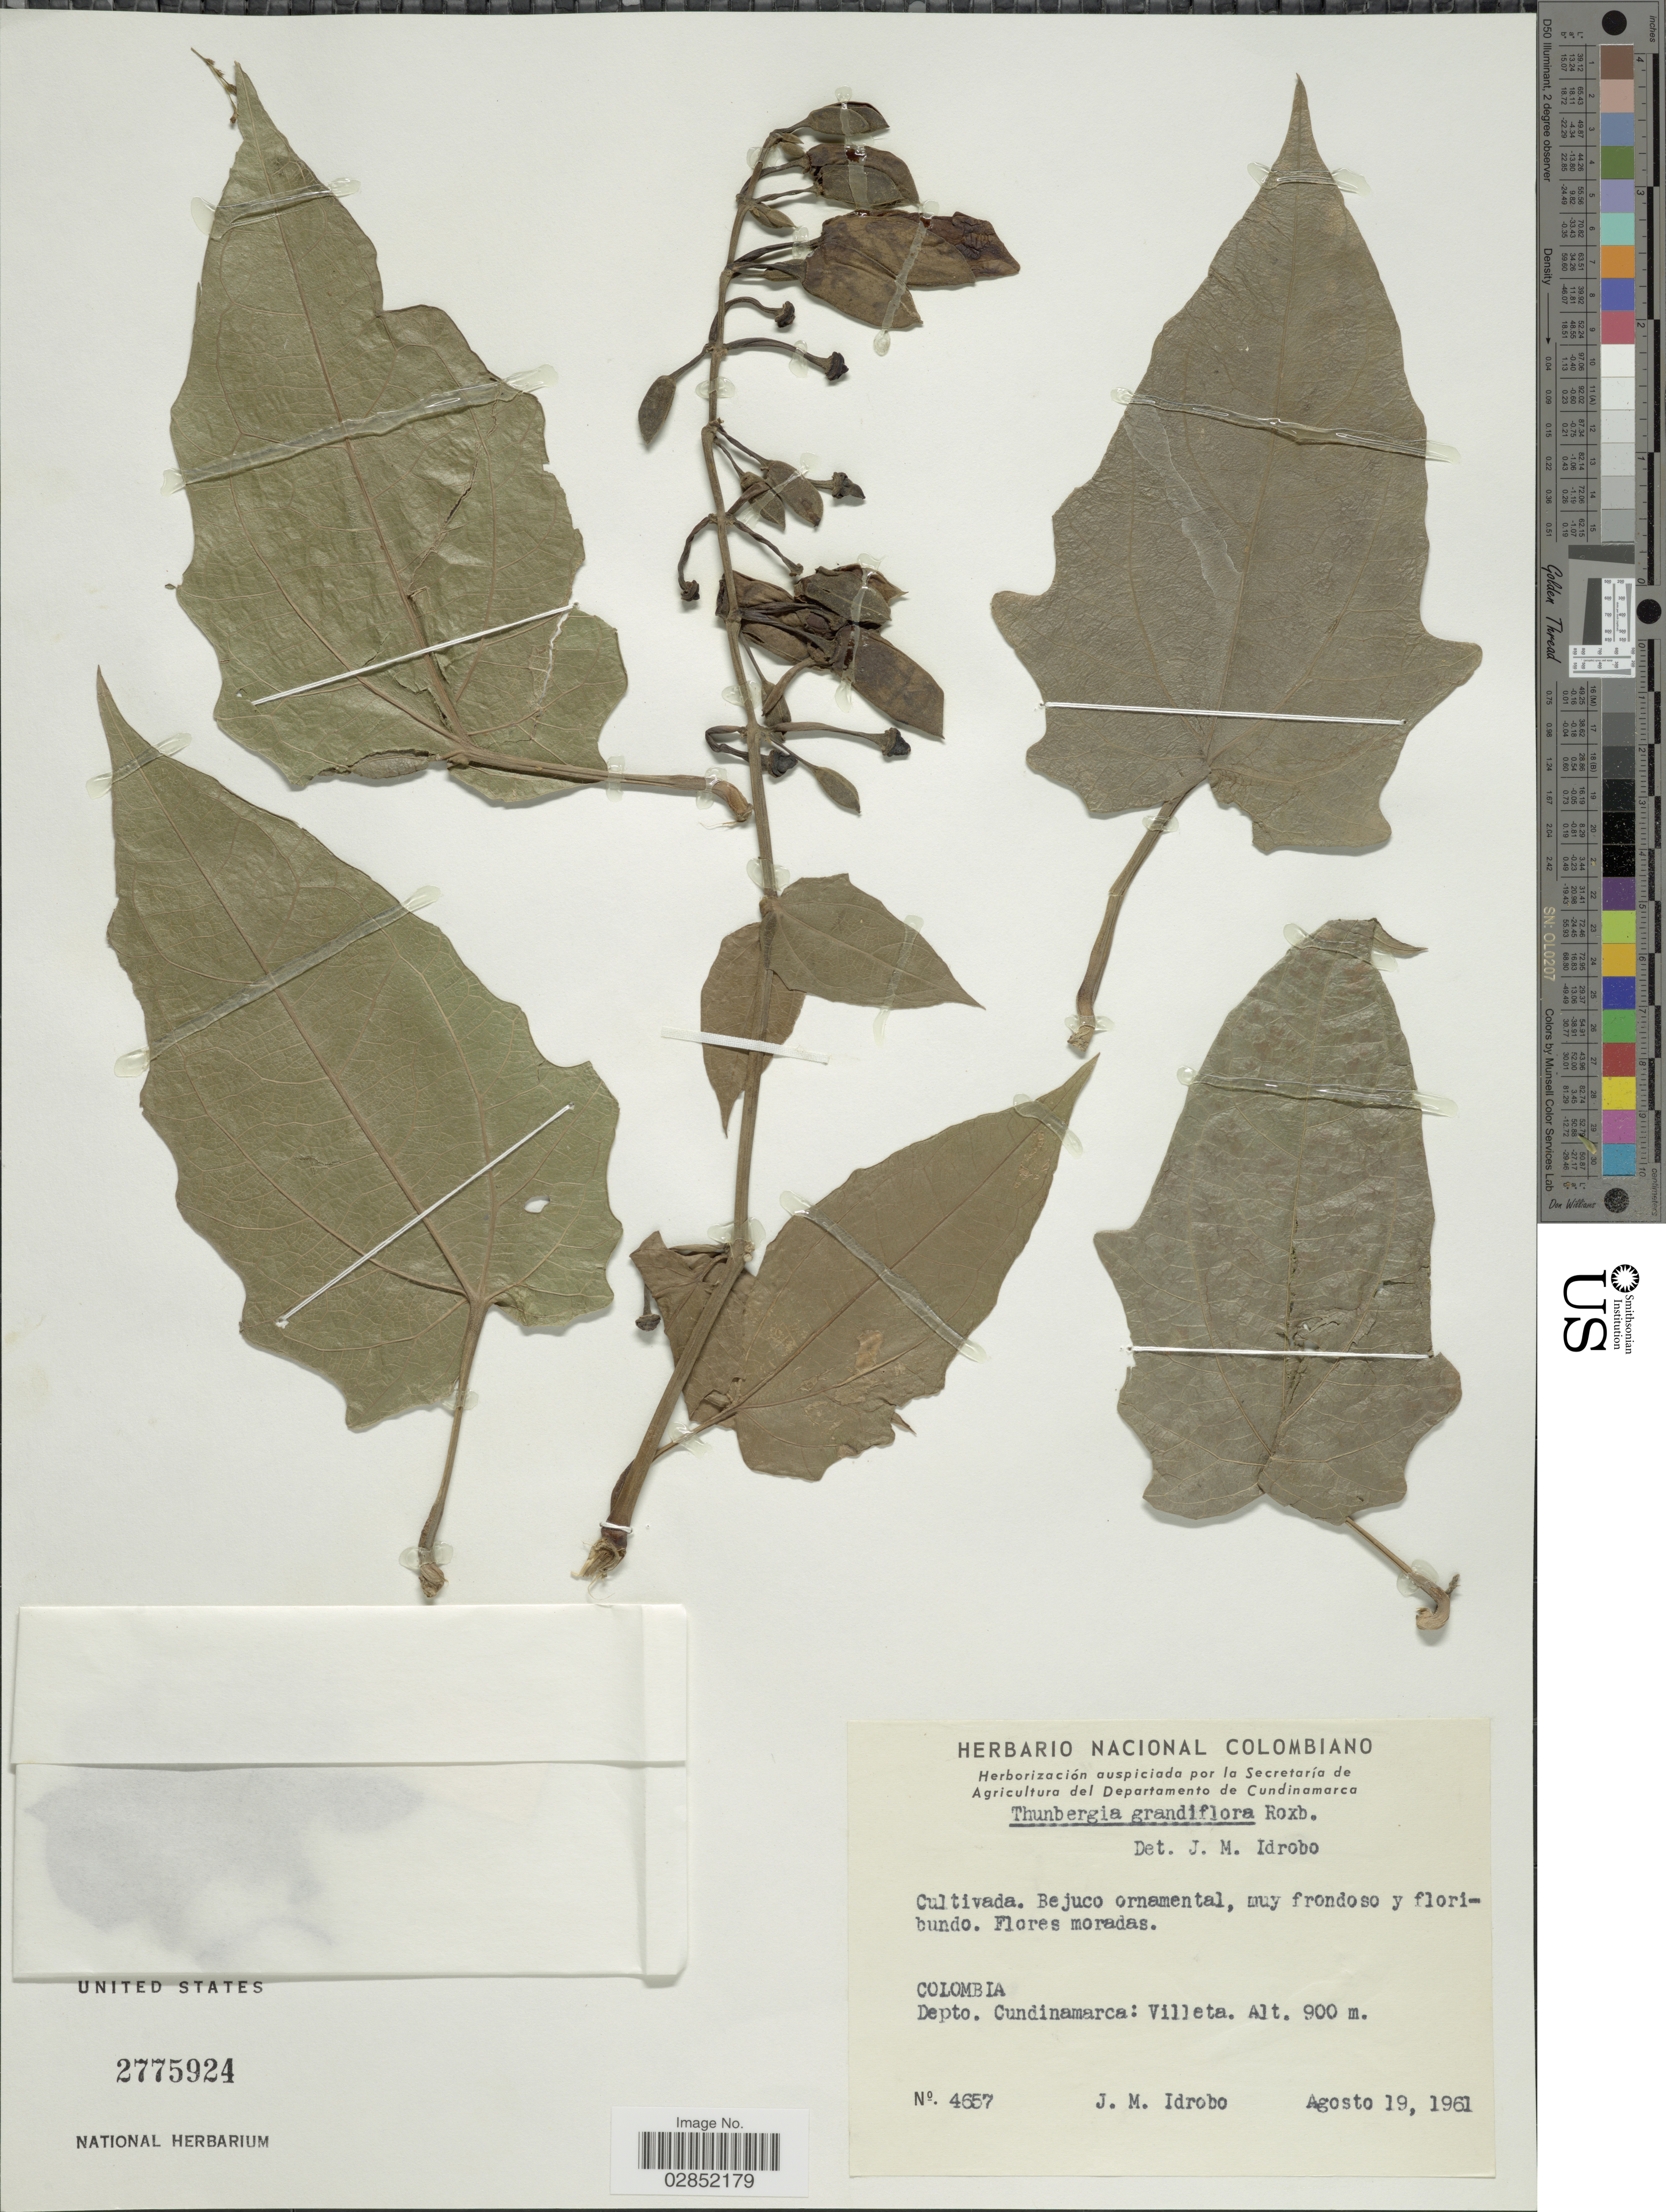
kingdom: Plantae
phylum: Tracheophyta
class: Magnoliopsida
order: Lamiales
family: Acanthaceae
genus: Thunbergia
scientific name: Thunbergia grandiflora 'Alba'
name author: (Roxb. ex Rottler) Roxb.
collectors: J. M. Idrobo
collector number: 4657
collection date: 1961-08-19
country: Colombia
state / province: Cundinamarca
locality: Depto. Cundinamarca: Villeta.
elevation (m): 900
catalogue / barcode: US 2775924